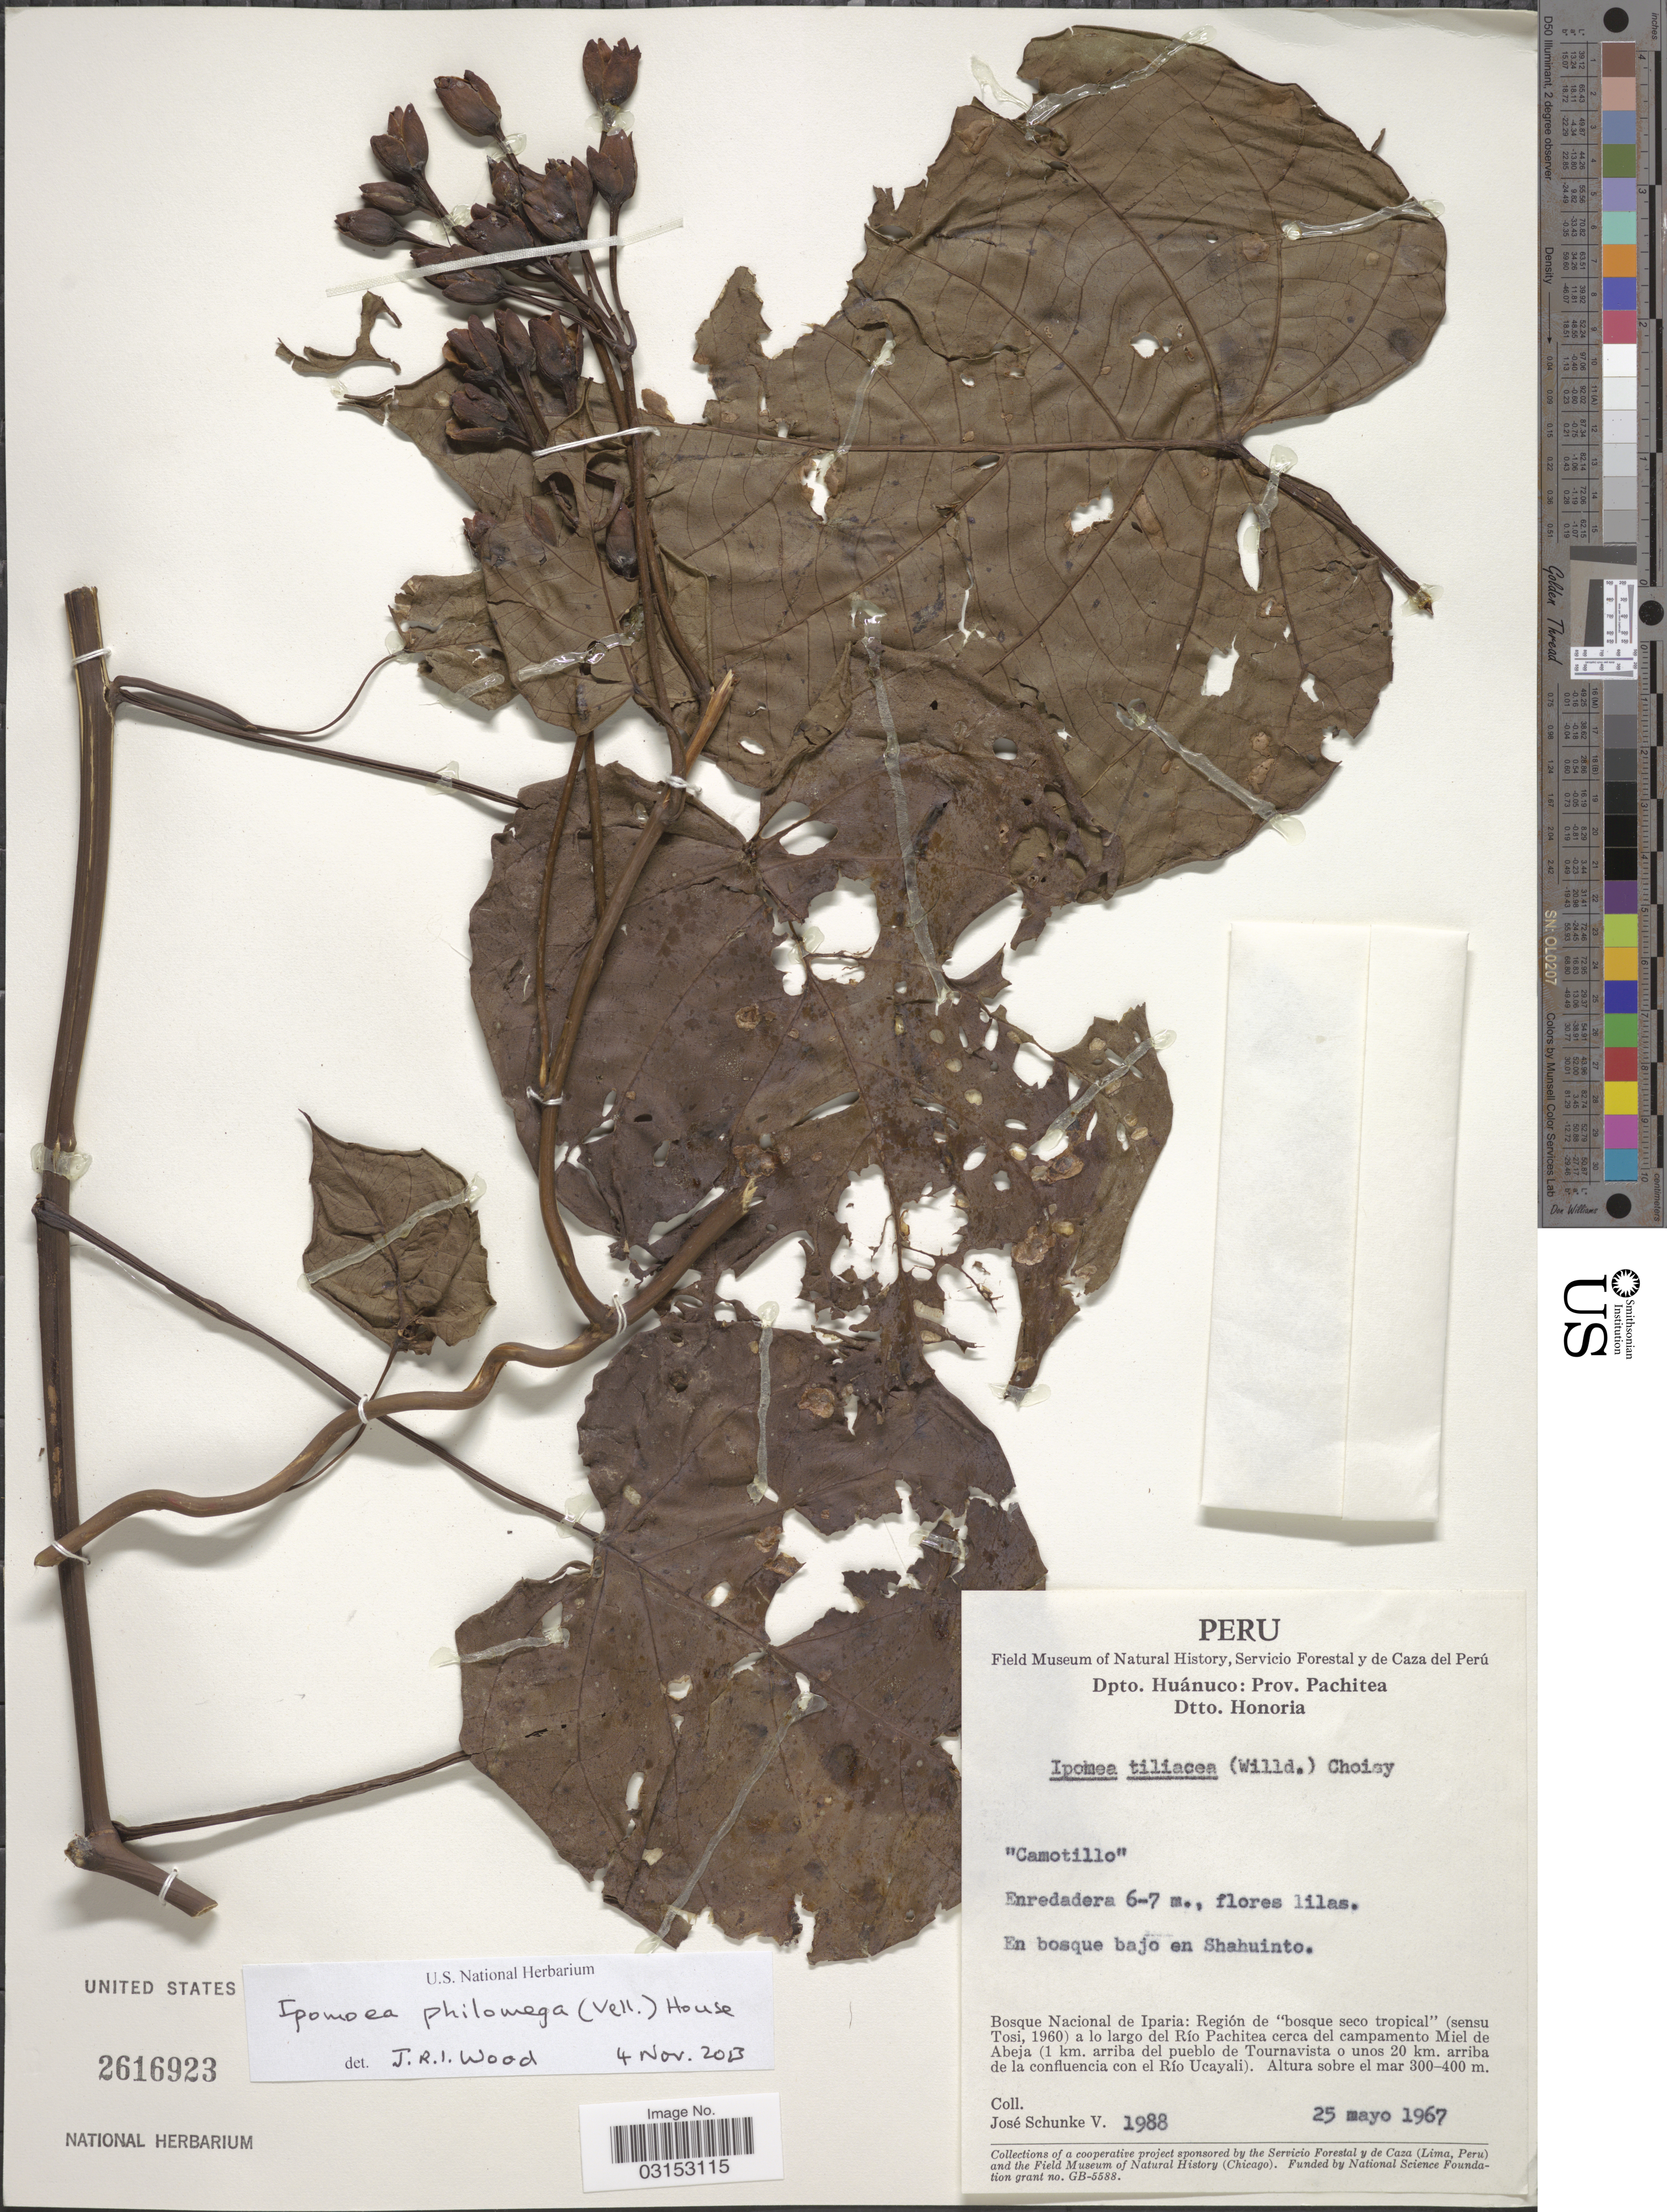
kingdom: Plantae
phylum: Tracheophyta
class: Magnoliopsida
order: Solanales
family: Convolvulaceae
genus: Ipomoea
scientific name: Ipomoea philomega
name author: (Vell.) House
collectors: J. Schunke Vigo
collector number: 1988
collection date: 1967-05-25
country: Peru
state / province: Huánuco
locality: Dpto. Huánuco: Prov. Pachitea, Dtto. Honoria. En bosque bajo en Shahuinto. Bosque Nacional de Iparia: Región de "bosque seco tropical" (sensu Tosi, 1960) a lo largo del Río Pachitea cerca del campamento Miel de Abeja (1 km. arriba del pueblo de Tournavista o unos 20 km. arriba de la confluencia con el Río Ucayali).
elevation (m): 300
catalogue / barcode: US 2616923